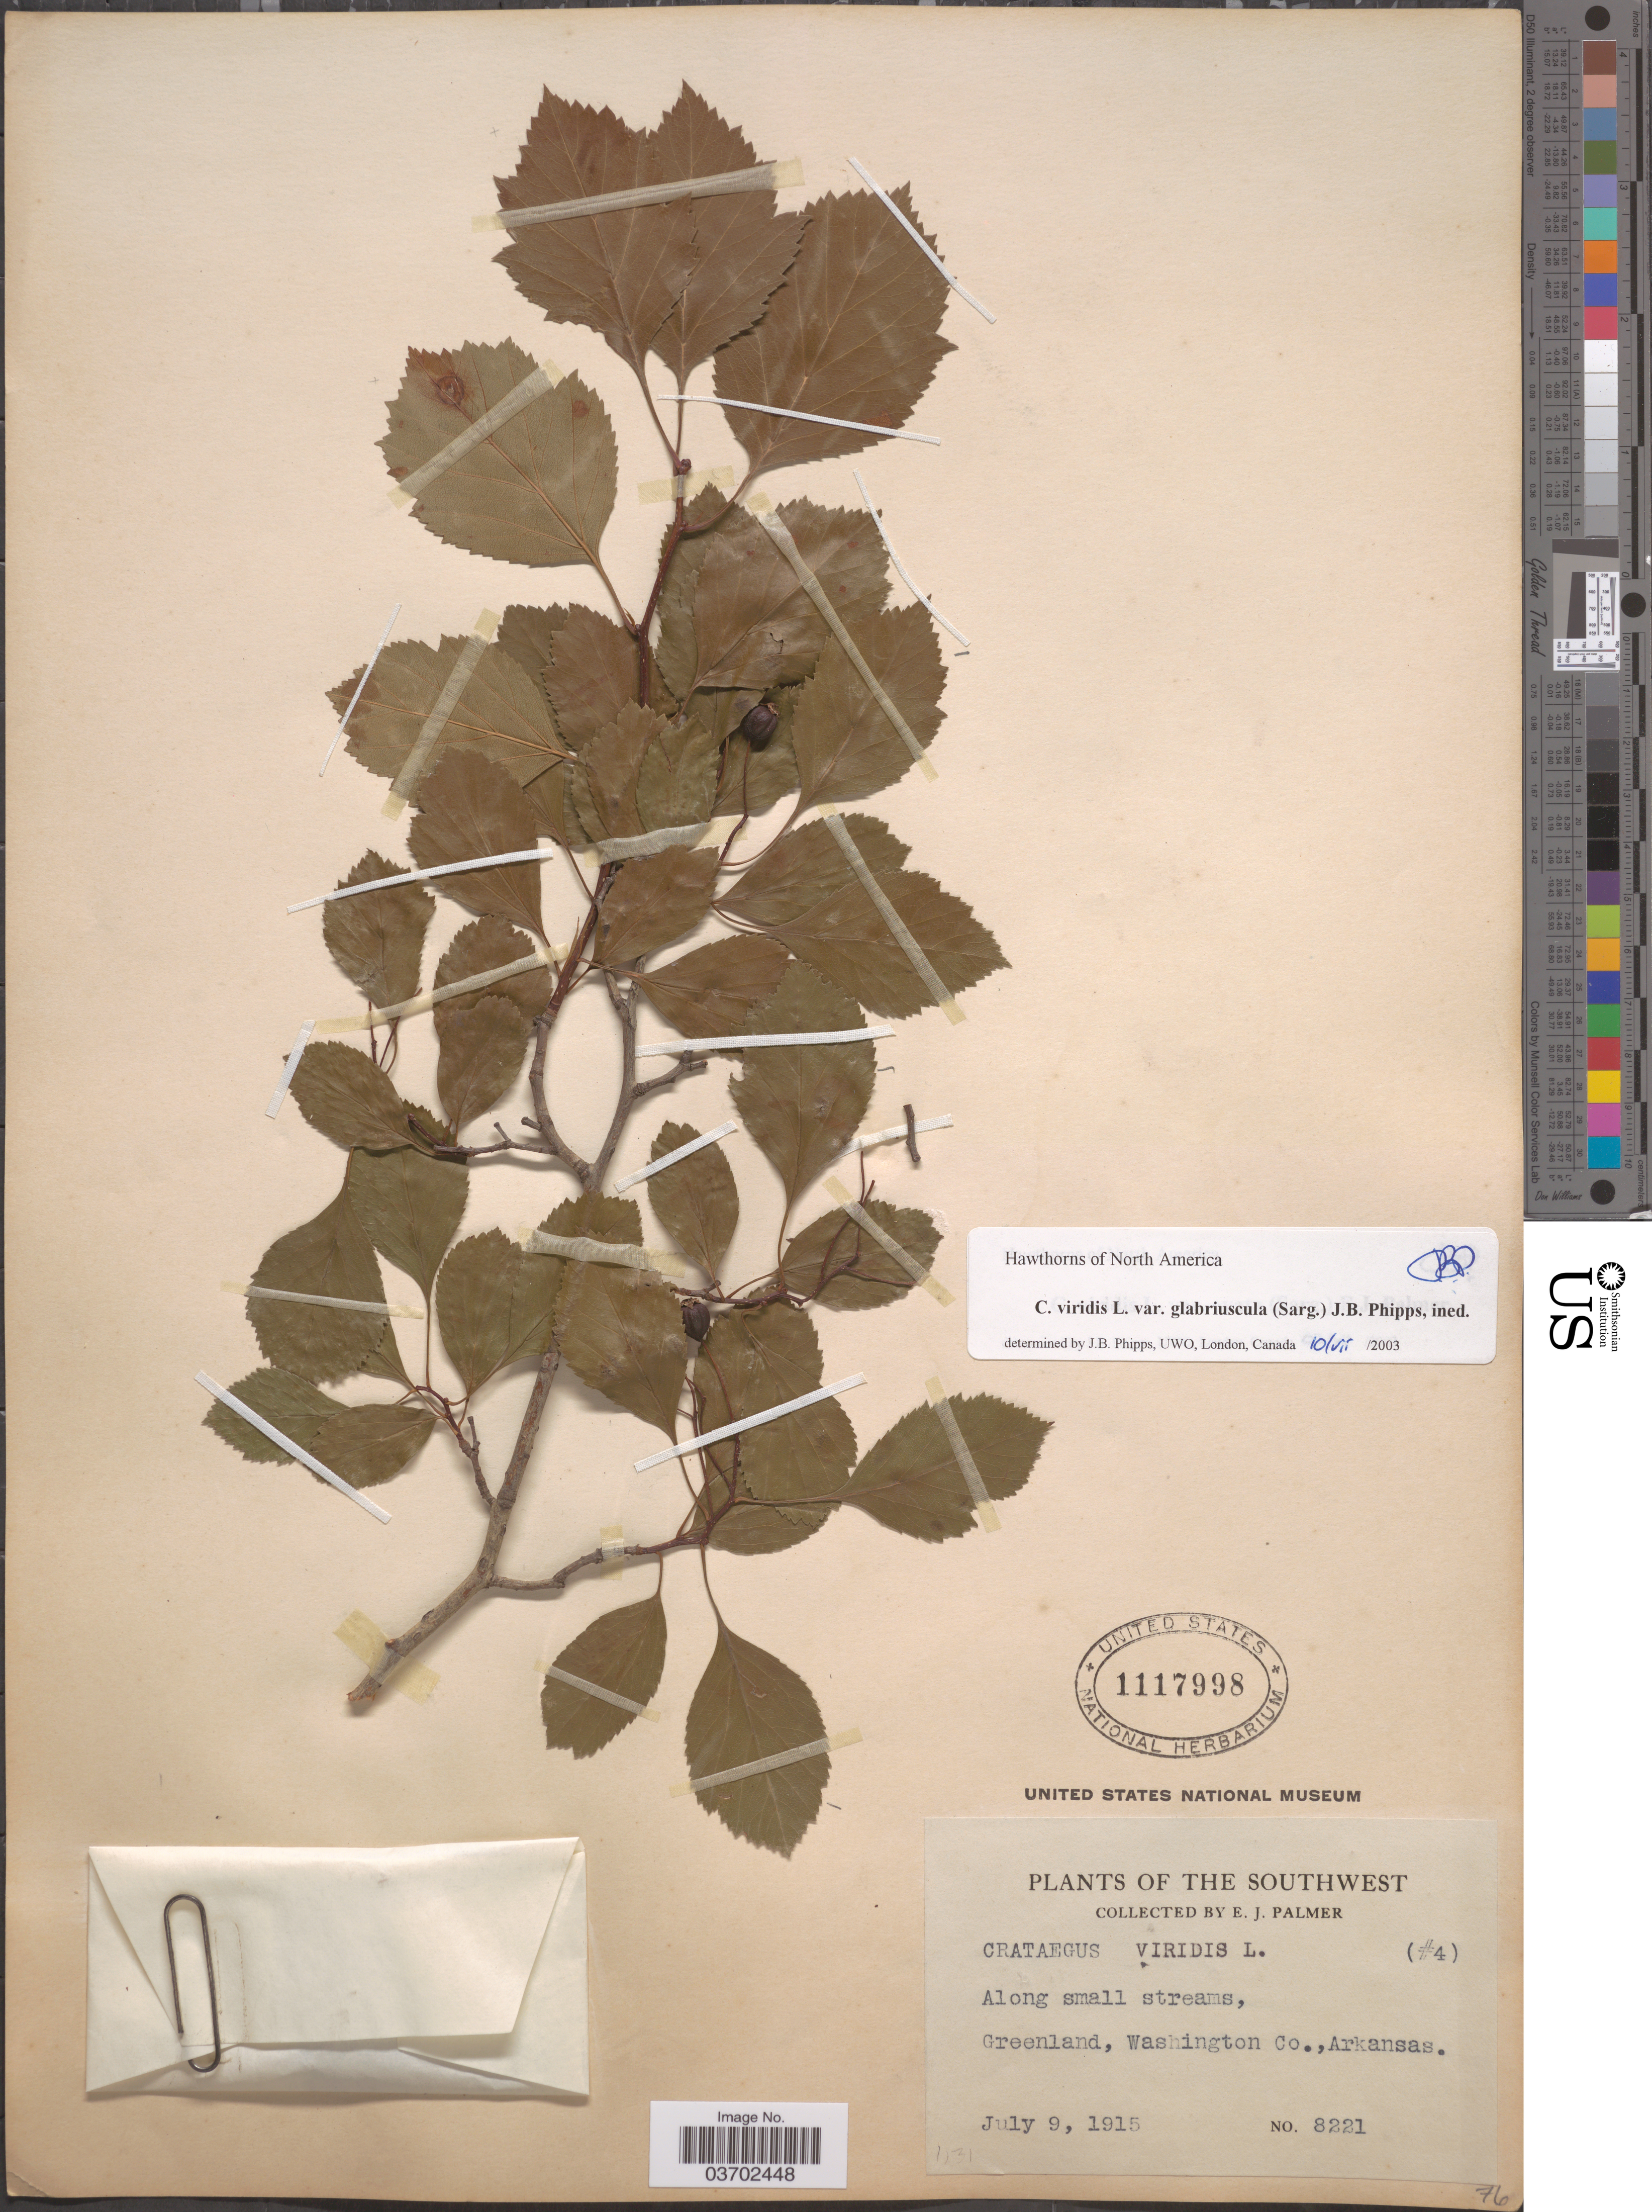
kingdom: Plantae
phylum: Tracheophyta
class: Magnoliopsida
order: Rosales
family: Rosaceae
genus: Crataegus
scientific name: Crataegus viridis var. glabriuscula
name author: (Sarg.) J.B. Phipps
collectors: E. J. Palmer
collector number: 8221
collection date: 1915-07-09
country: United States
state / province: Arkansas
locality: The Southwest. Along small streams, Greenland, Washington Co.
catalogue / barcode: US 1117998